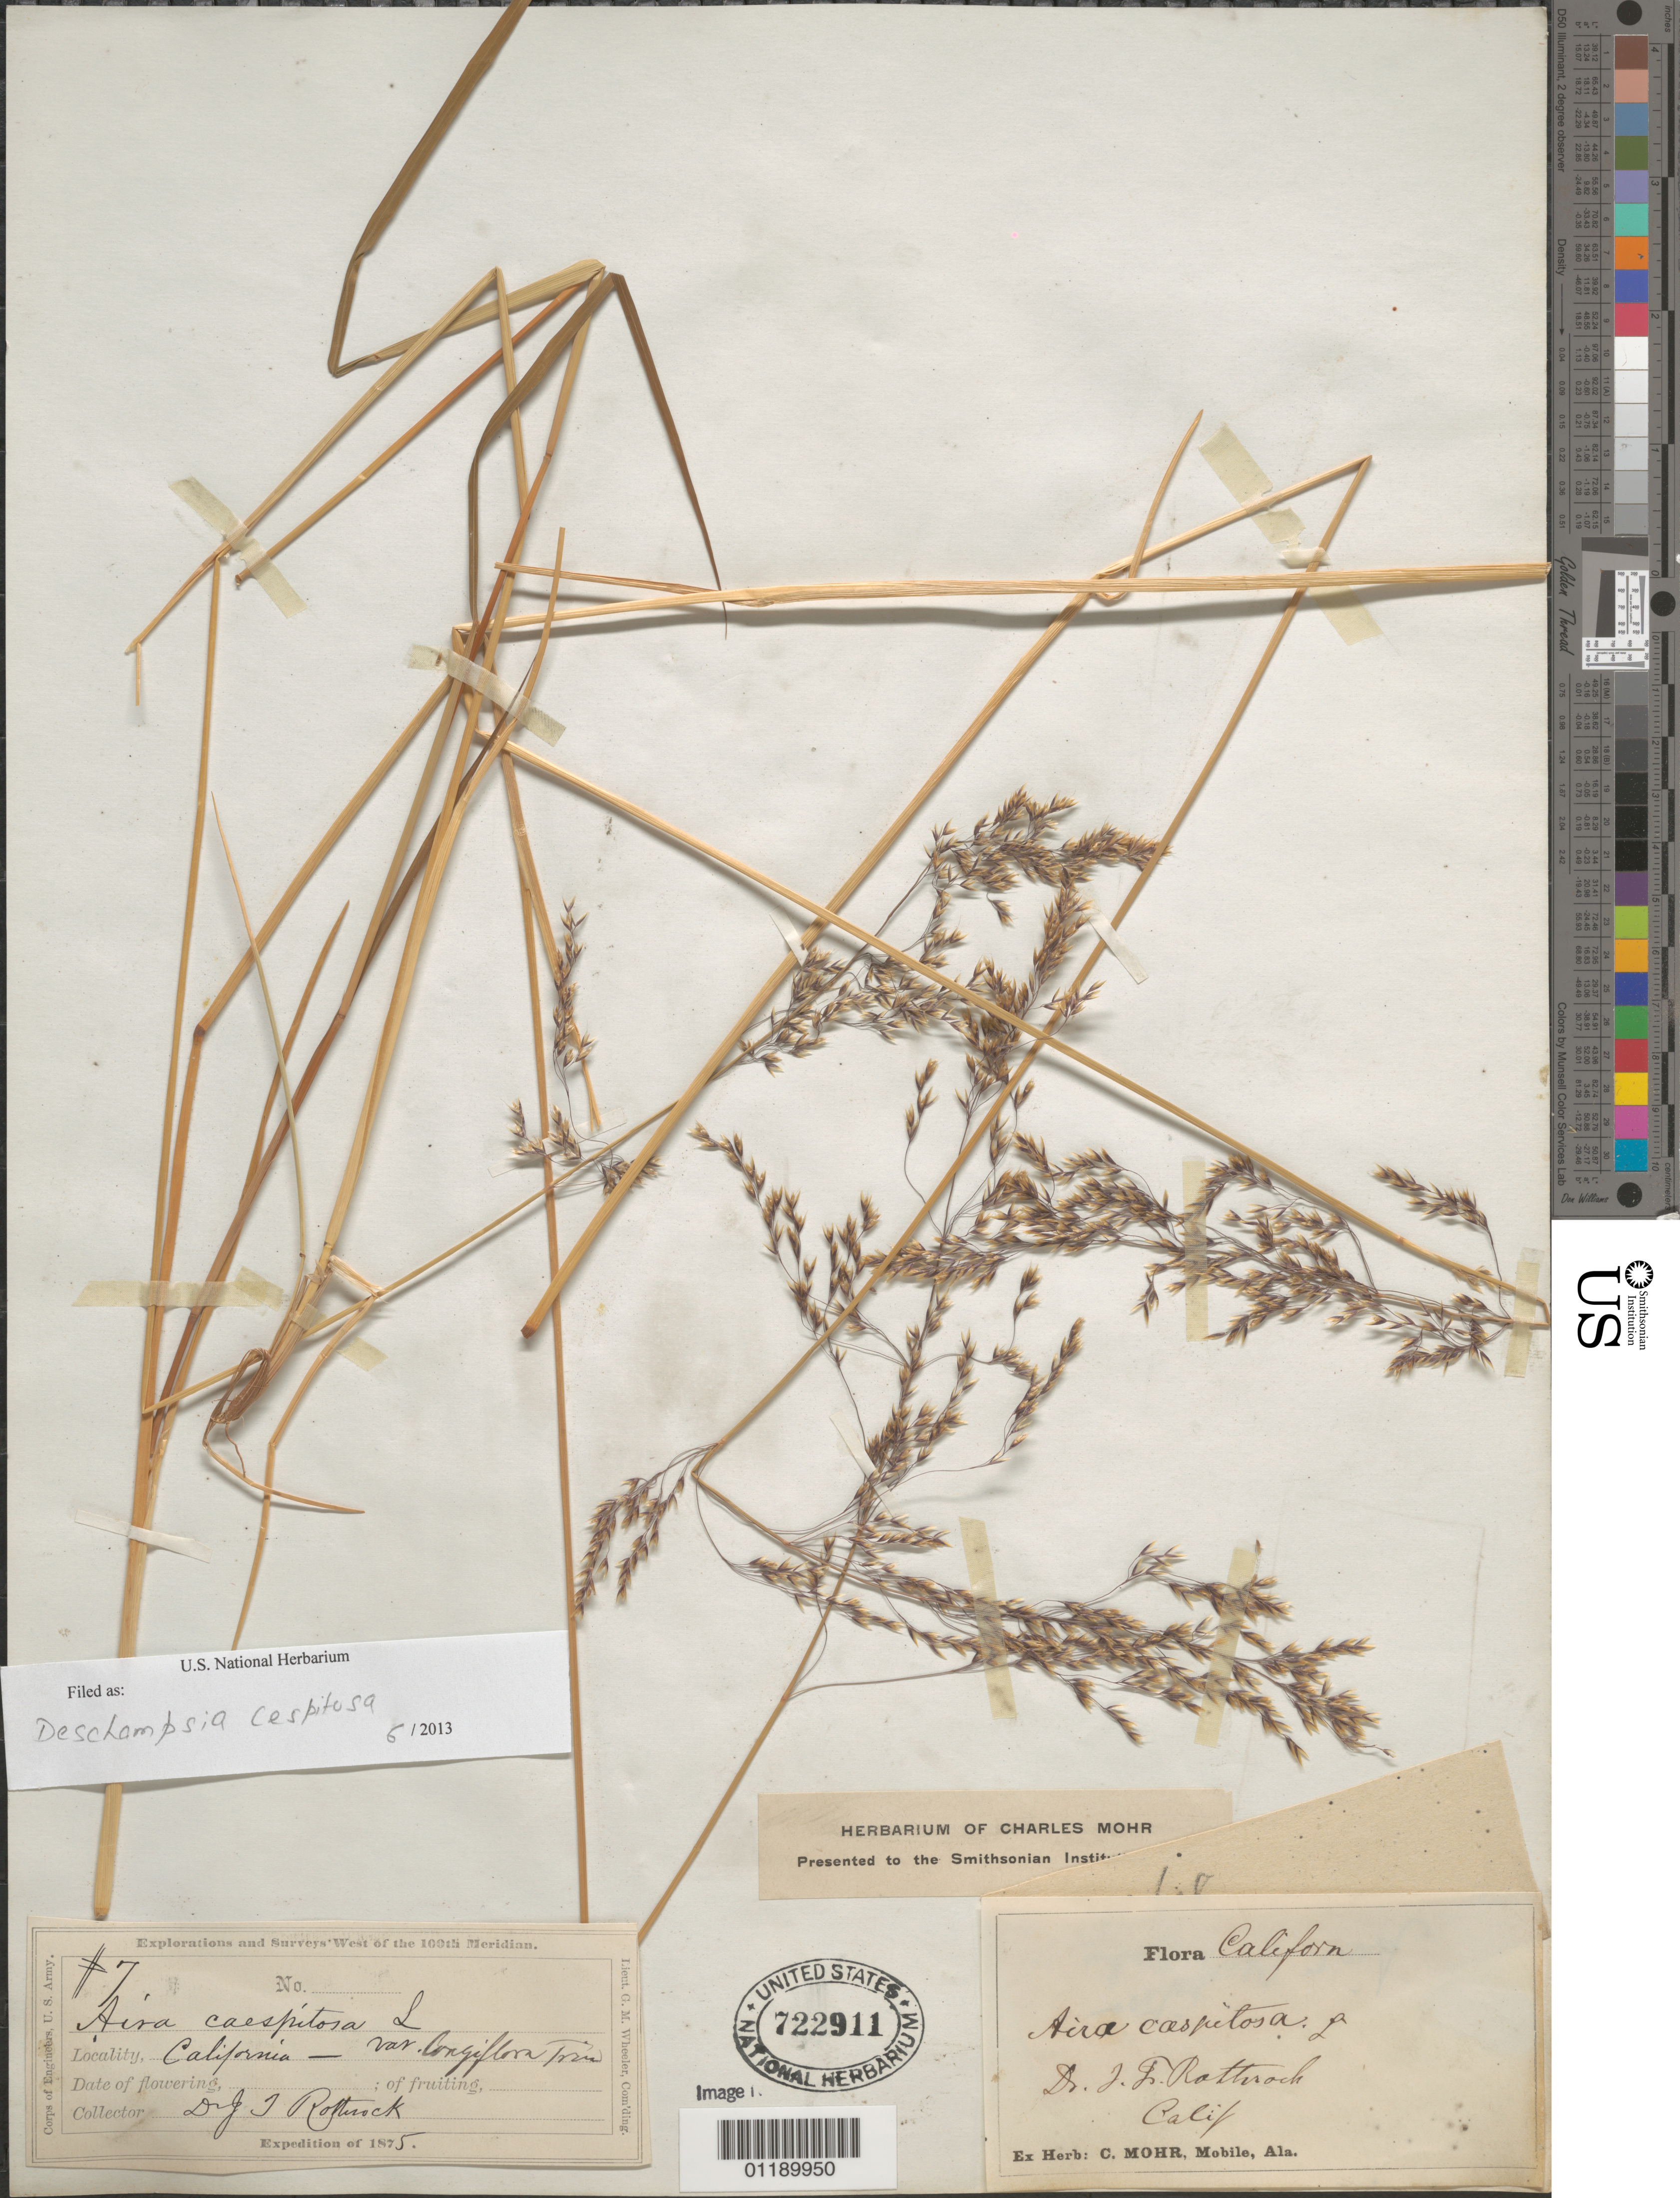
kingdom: Plantae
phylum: Tracheophyta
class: Liliopsida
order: Poales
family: Poaceae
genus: Deschampsia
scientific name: Deschampsia cespitosa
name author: (L.) P. Beauv.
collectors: J. T. Rothrock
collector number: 7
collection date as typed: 1875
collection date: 1875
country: United States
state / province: California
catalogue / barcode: US 722911